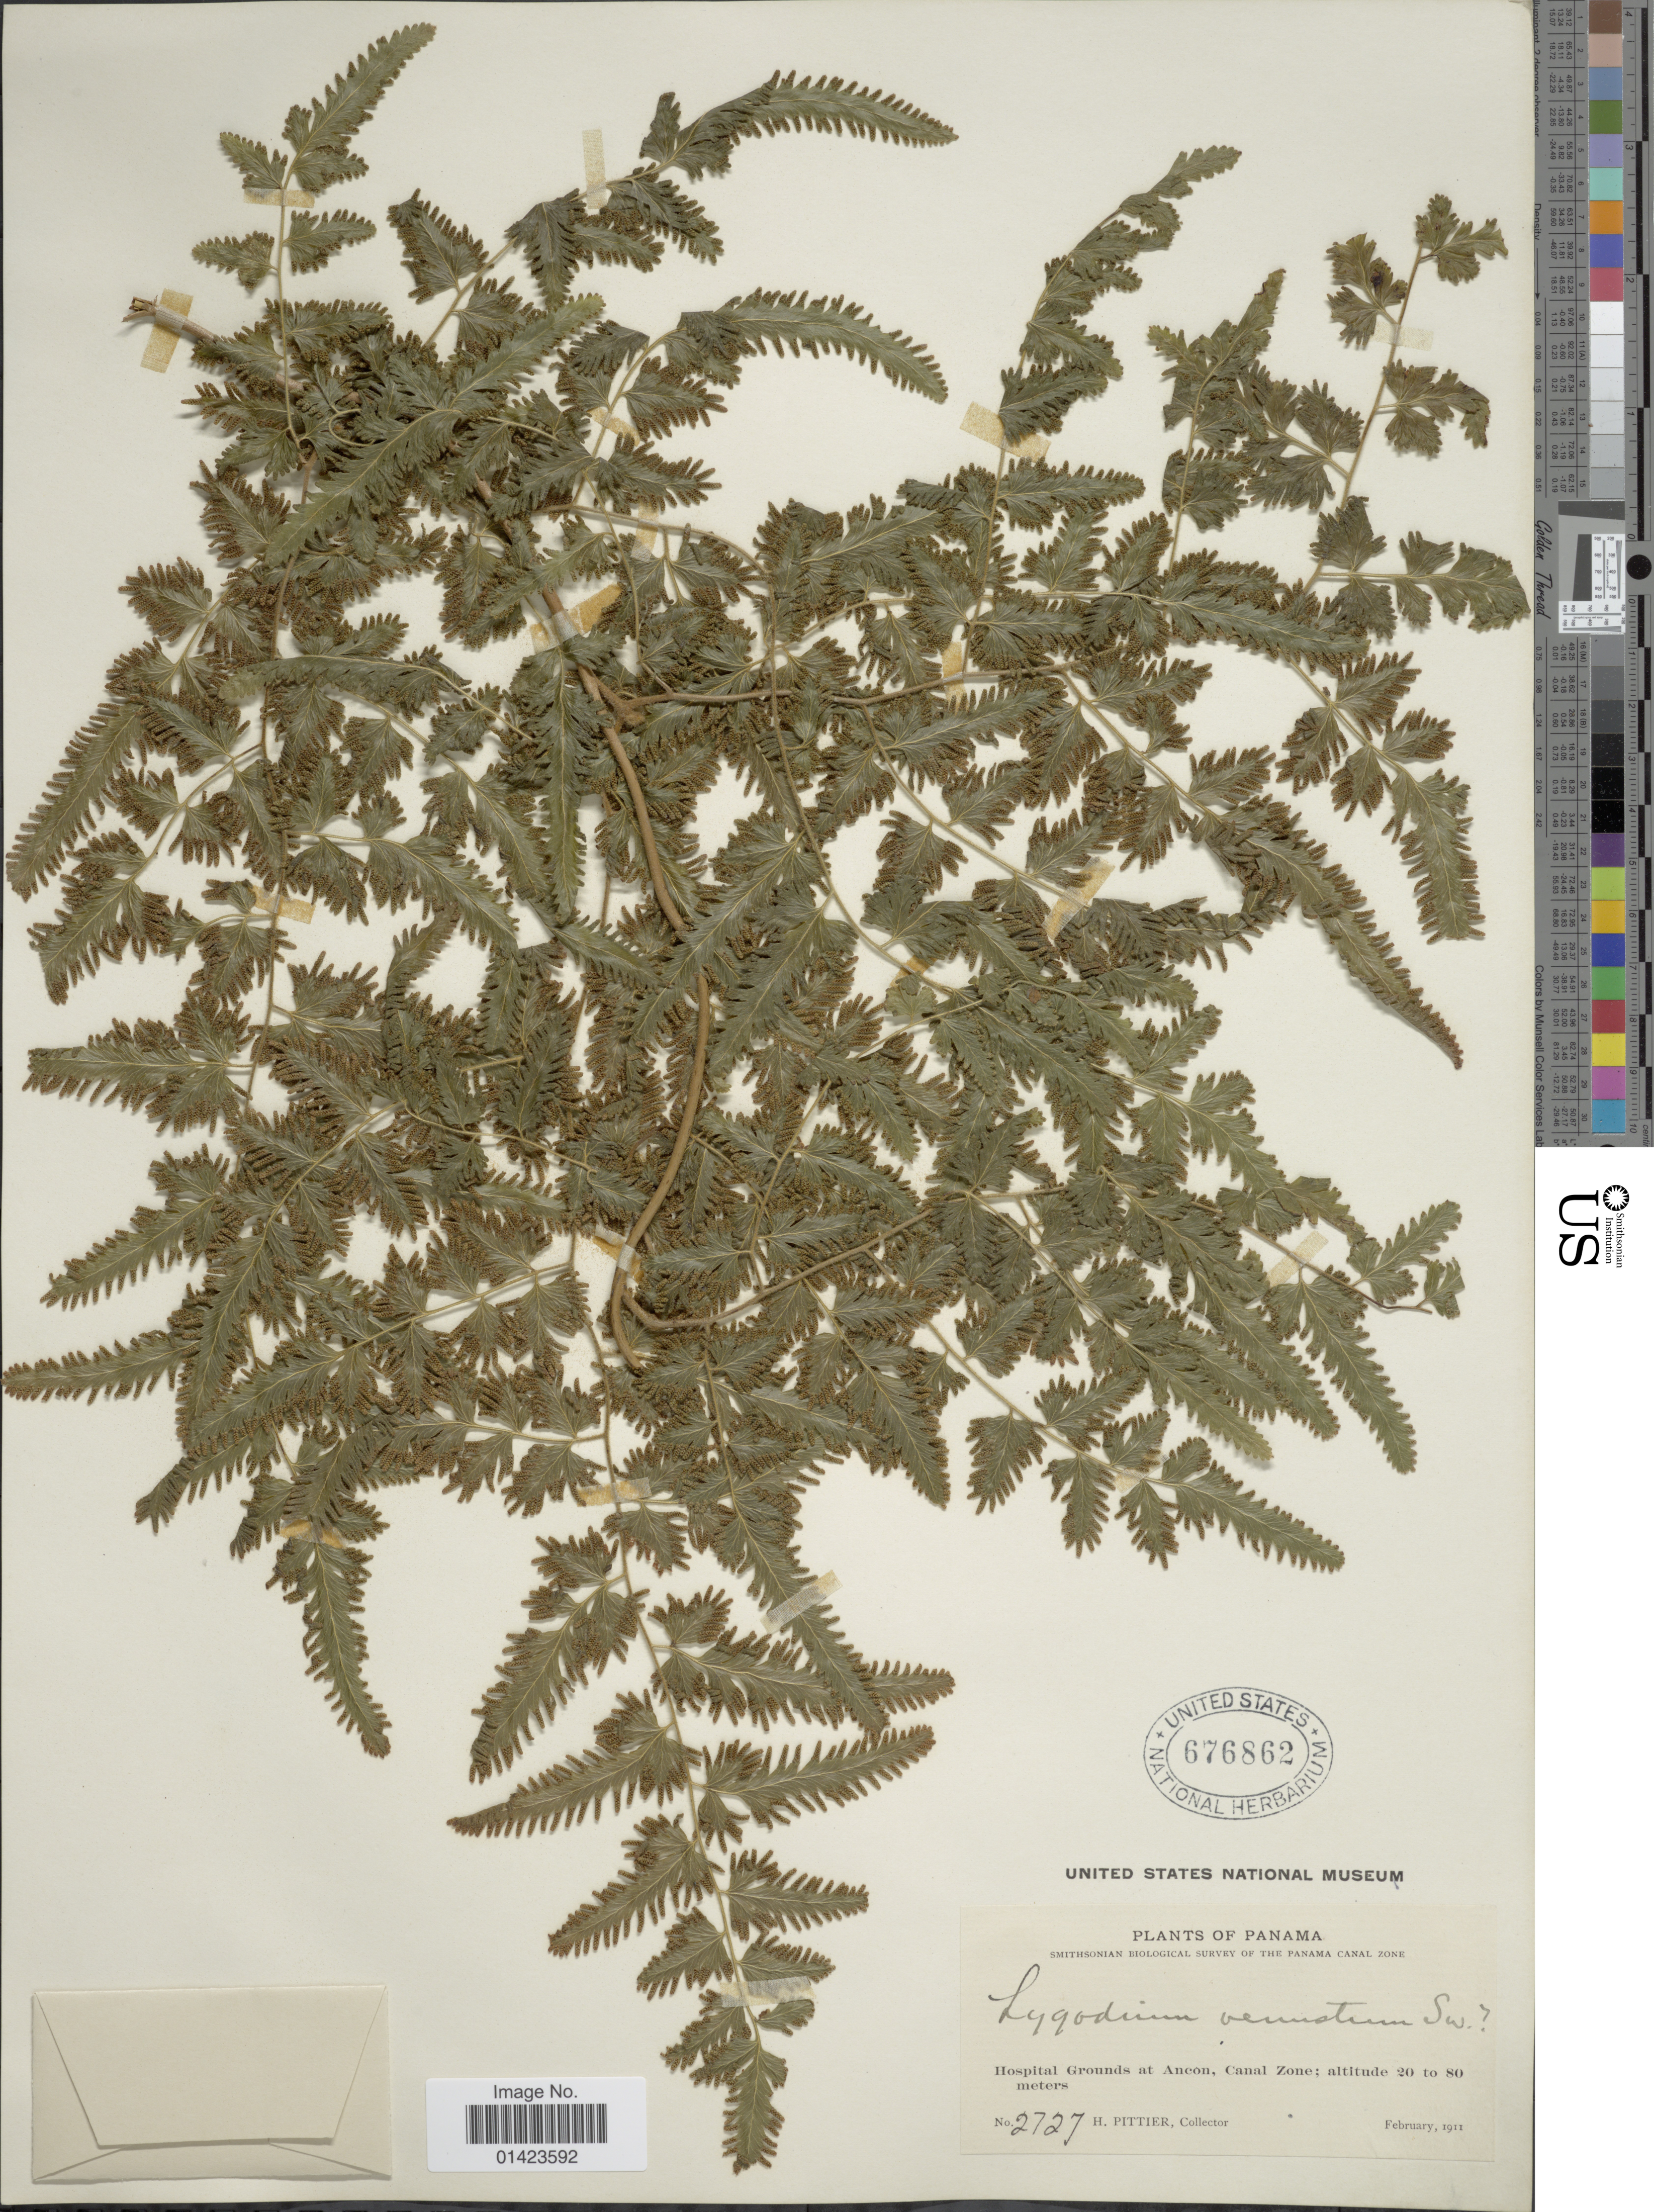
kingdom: Plantae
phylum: Tracheophyta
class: Polypodiopsida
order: Schizaeales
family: Lygodiaceae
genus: Lygodium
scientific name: Lygodium venustum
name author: Sw.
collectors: H. F. Pittier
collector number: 2727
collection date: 1911-02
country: Panama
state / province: Colón / Panamá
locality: Hospital grounds at Ancon, Canal Zone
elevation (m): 20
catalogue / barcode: US 676862